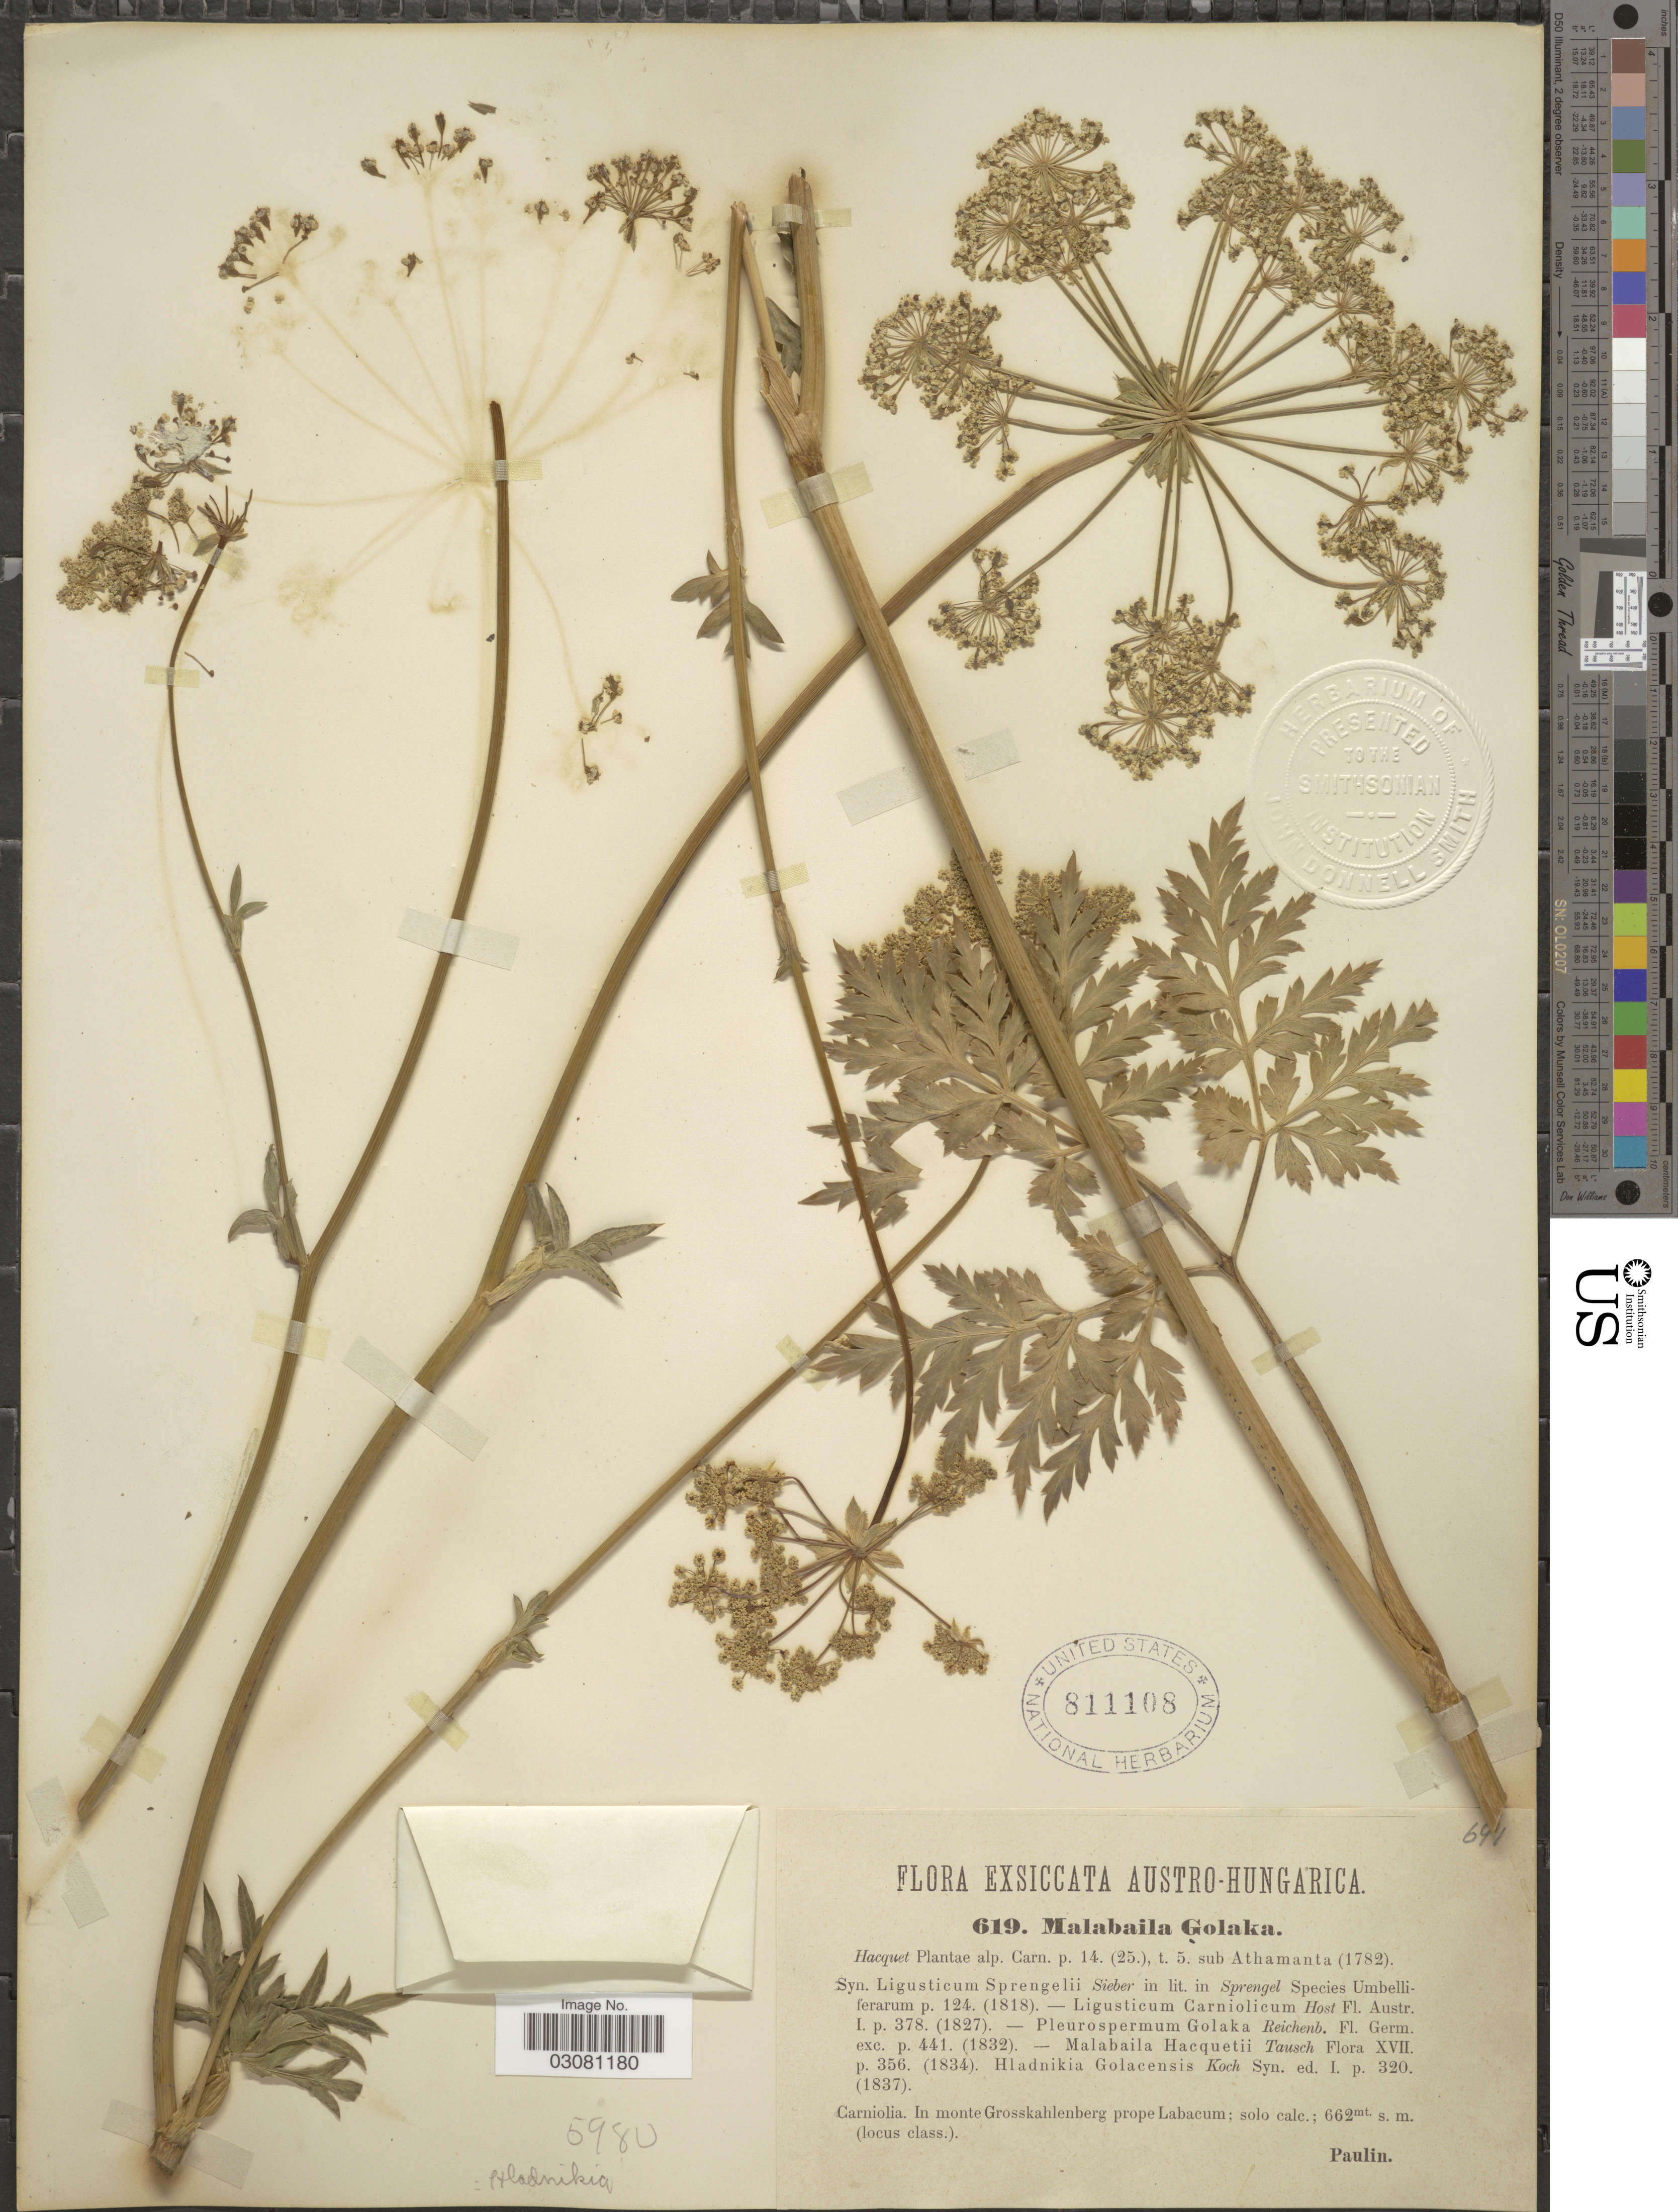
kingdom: Plantae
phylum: Tracheophyta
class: Magnoliopsida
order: Apiales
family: Apiaceae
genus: Hladnikia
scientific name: Hladnikia golaka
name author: (Hacq.) Rchb. f.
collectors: -. Paulin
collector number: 619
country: Hungary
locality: Austro-Hungarica. Carniolia. In monte Grosskahlenberg prope Labacum.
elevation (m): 662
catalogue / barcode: US 811108